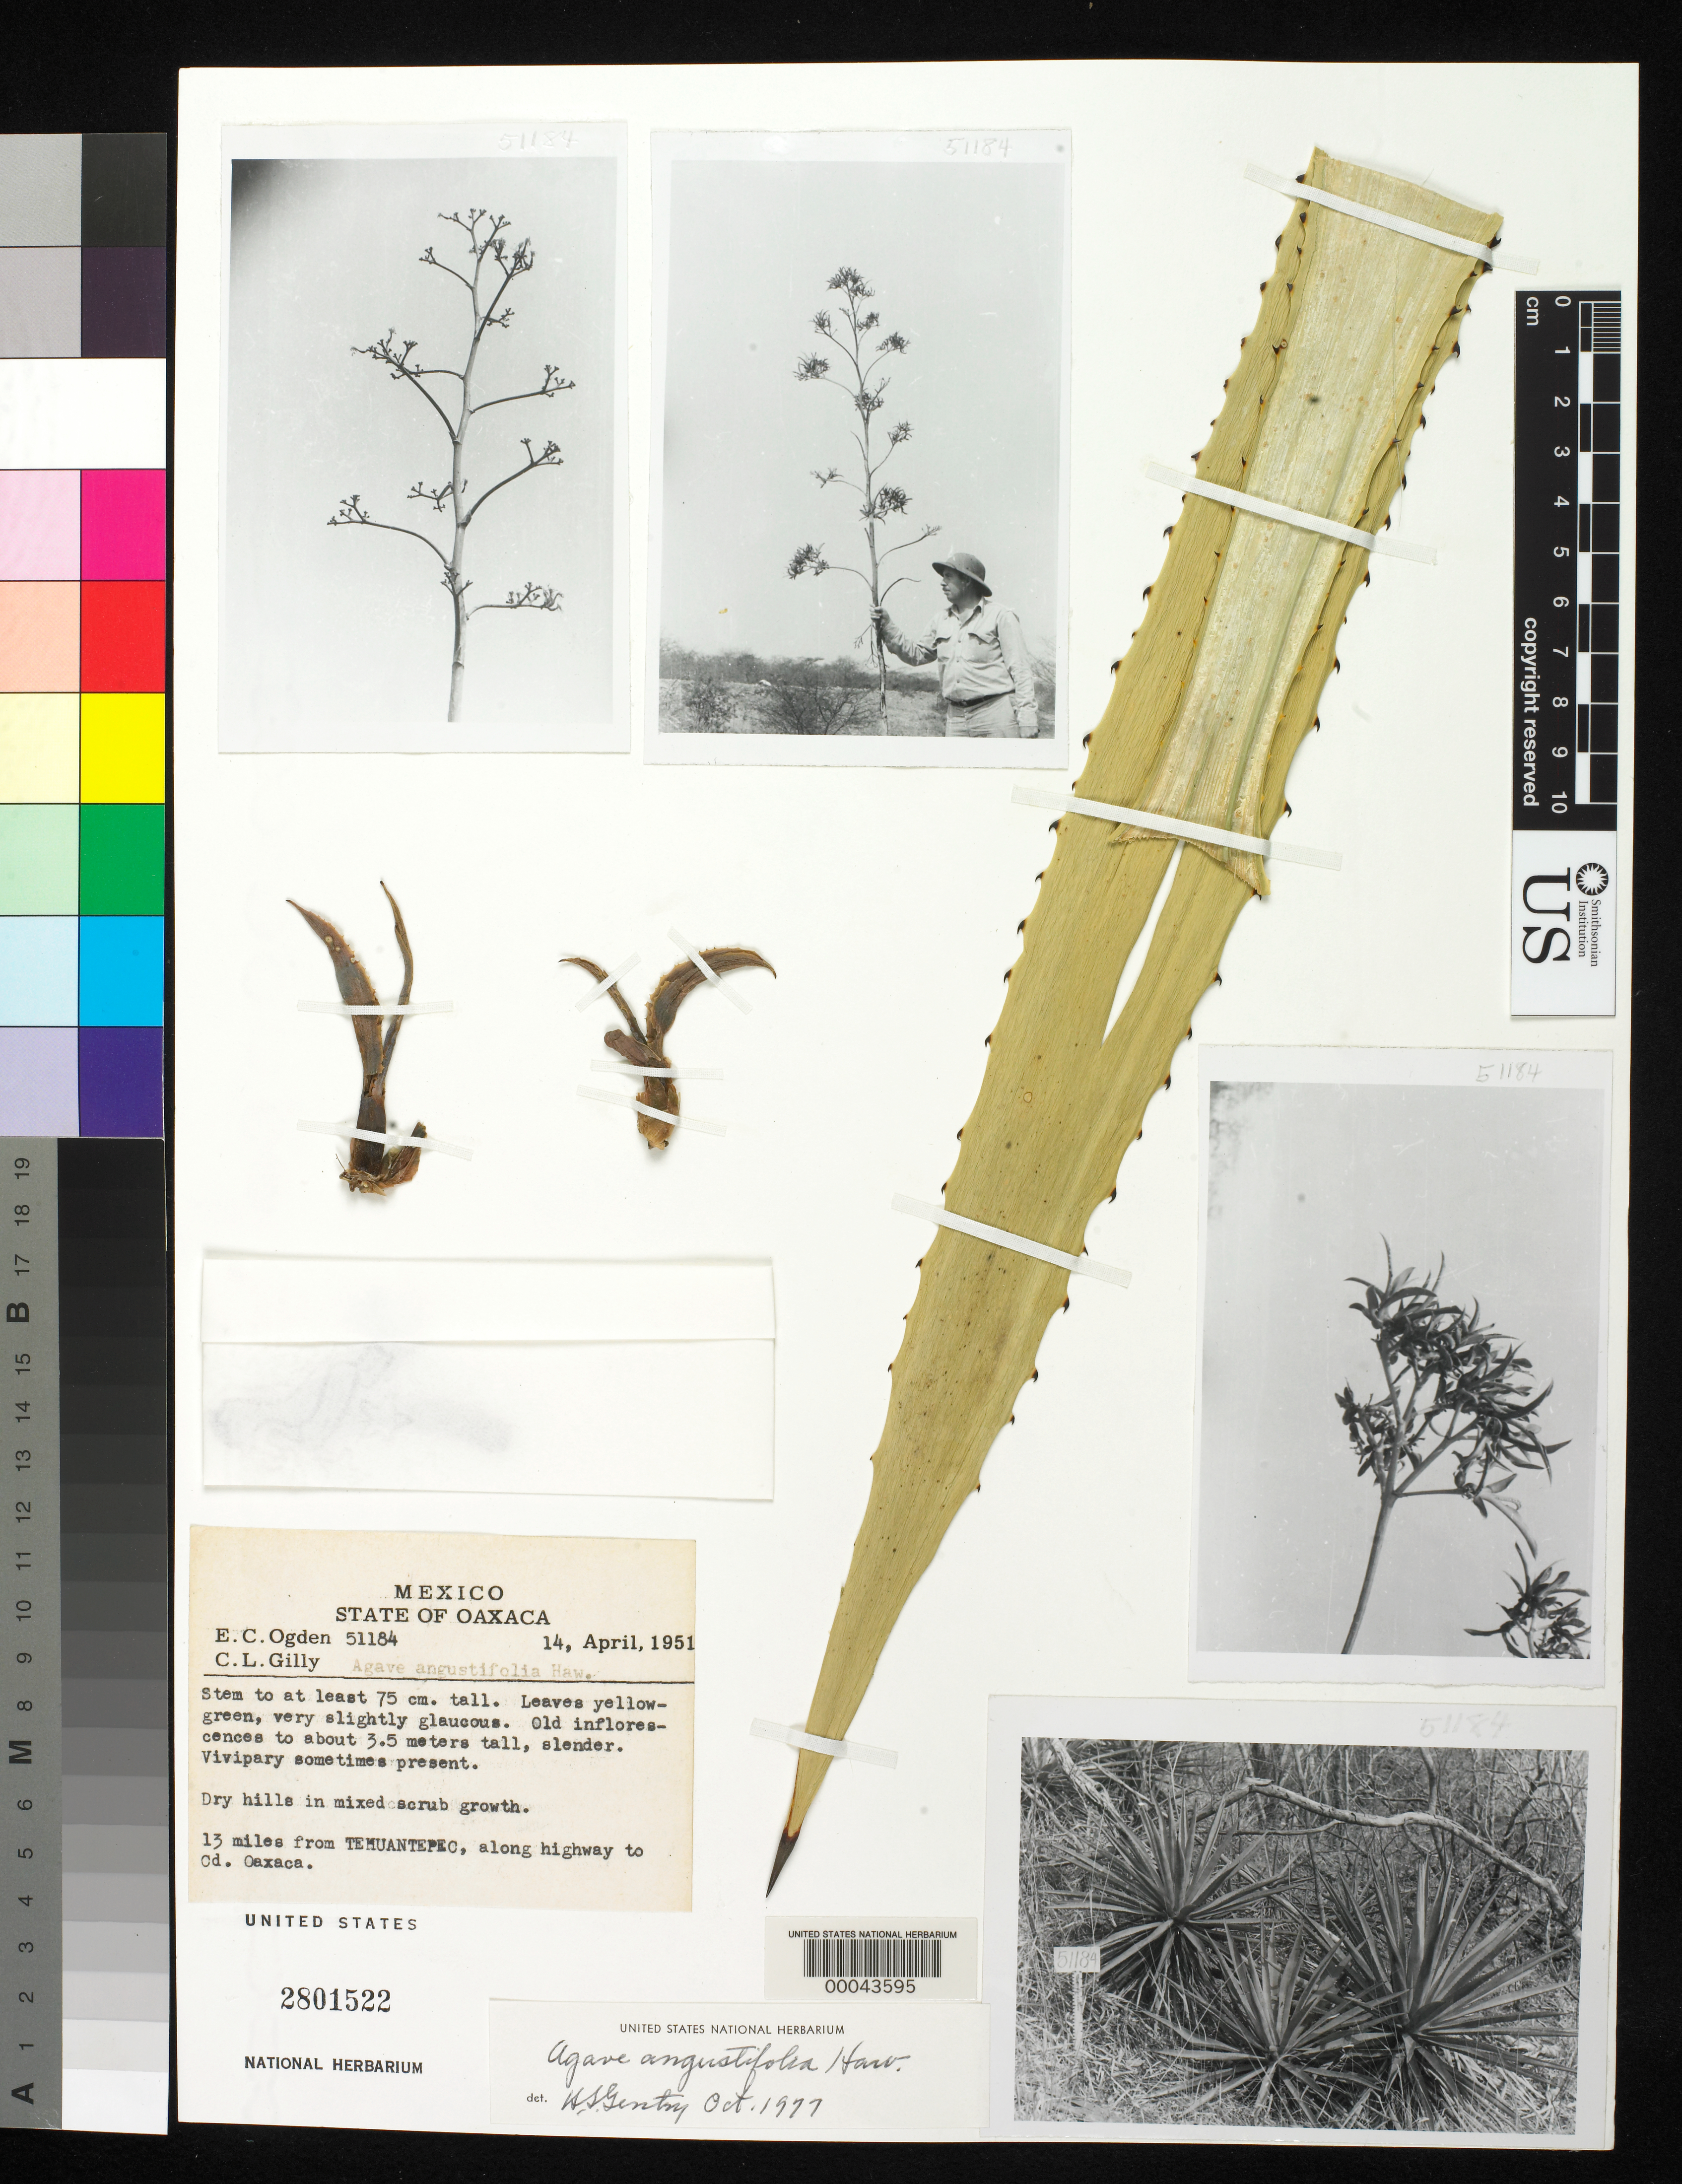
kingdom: Plantae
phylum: Tracheophyta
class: Liliopsida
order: Asparagales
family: Asparagaceae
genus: Agave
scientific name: Agave angustifolia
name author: Haw.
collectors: E. C. Ogden & C. Gilly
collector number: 51184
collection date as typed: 14 Apr 1951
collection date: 1951-04-14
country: Mexico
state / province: Oaxaca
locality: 13 mi from Tehuantepec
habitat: Dry hills in mixed scrub growth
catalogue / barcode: US 2801522